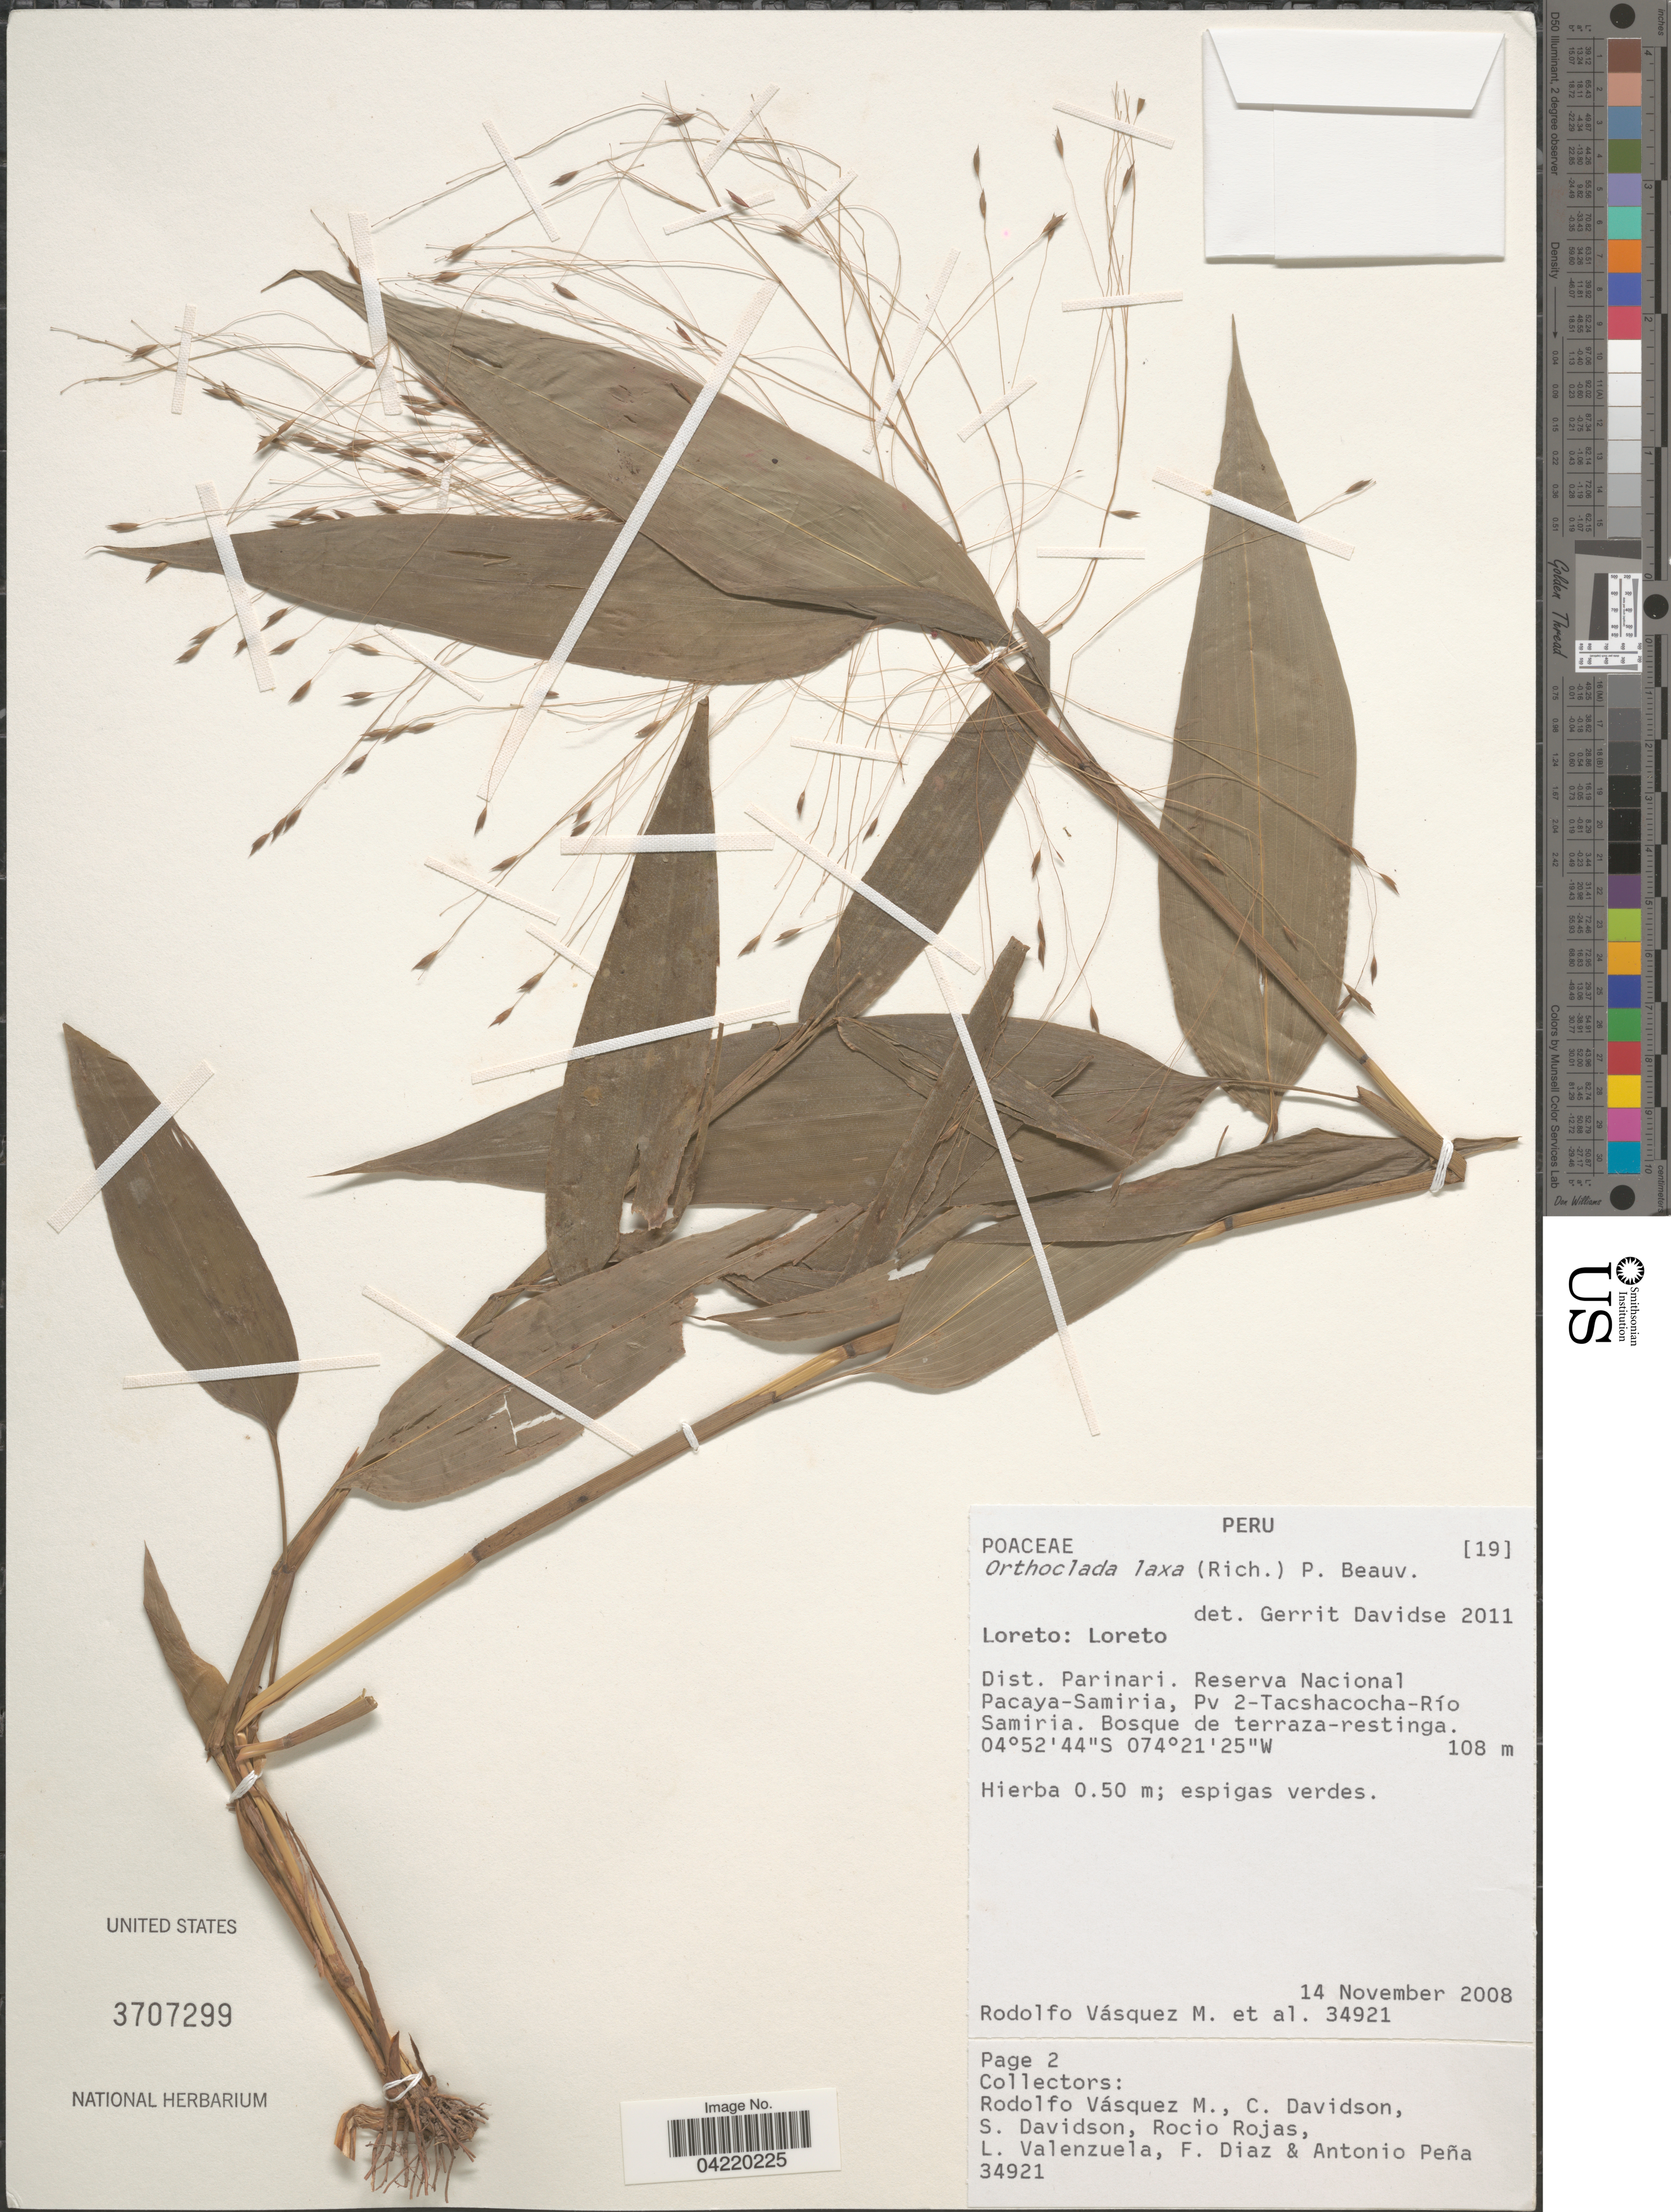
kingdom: Plantae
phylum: Tracheophyta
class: Liliopsida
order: Poales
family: Poaceae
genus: Orthoclada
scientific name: Orthoclada laxa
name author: P. Beauv.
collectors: R. Vásquez M., C. Davidson, S. Davidson, R. Rojas & et al.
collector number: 34921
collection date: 2008-11-14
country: Peru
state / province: Loreto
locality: Loreto: Loreto. Dist. Parinari. Reserva Nacional Pacaya-Samiria, Pv 2-Tacshacocha-Río Samiria. Bosque de terraza-restinga.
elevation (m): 108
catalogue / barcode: US 3707299